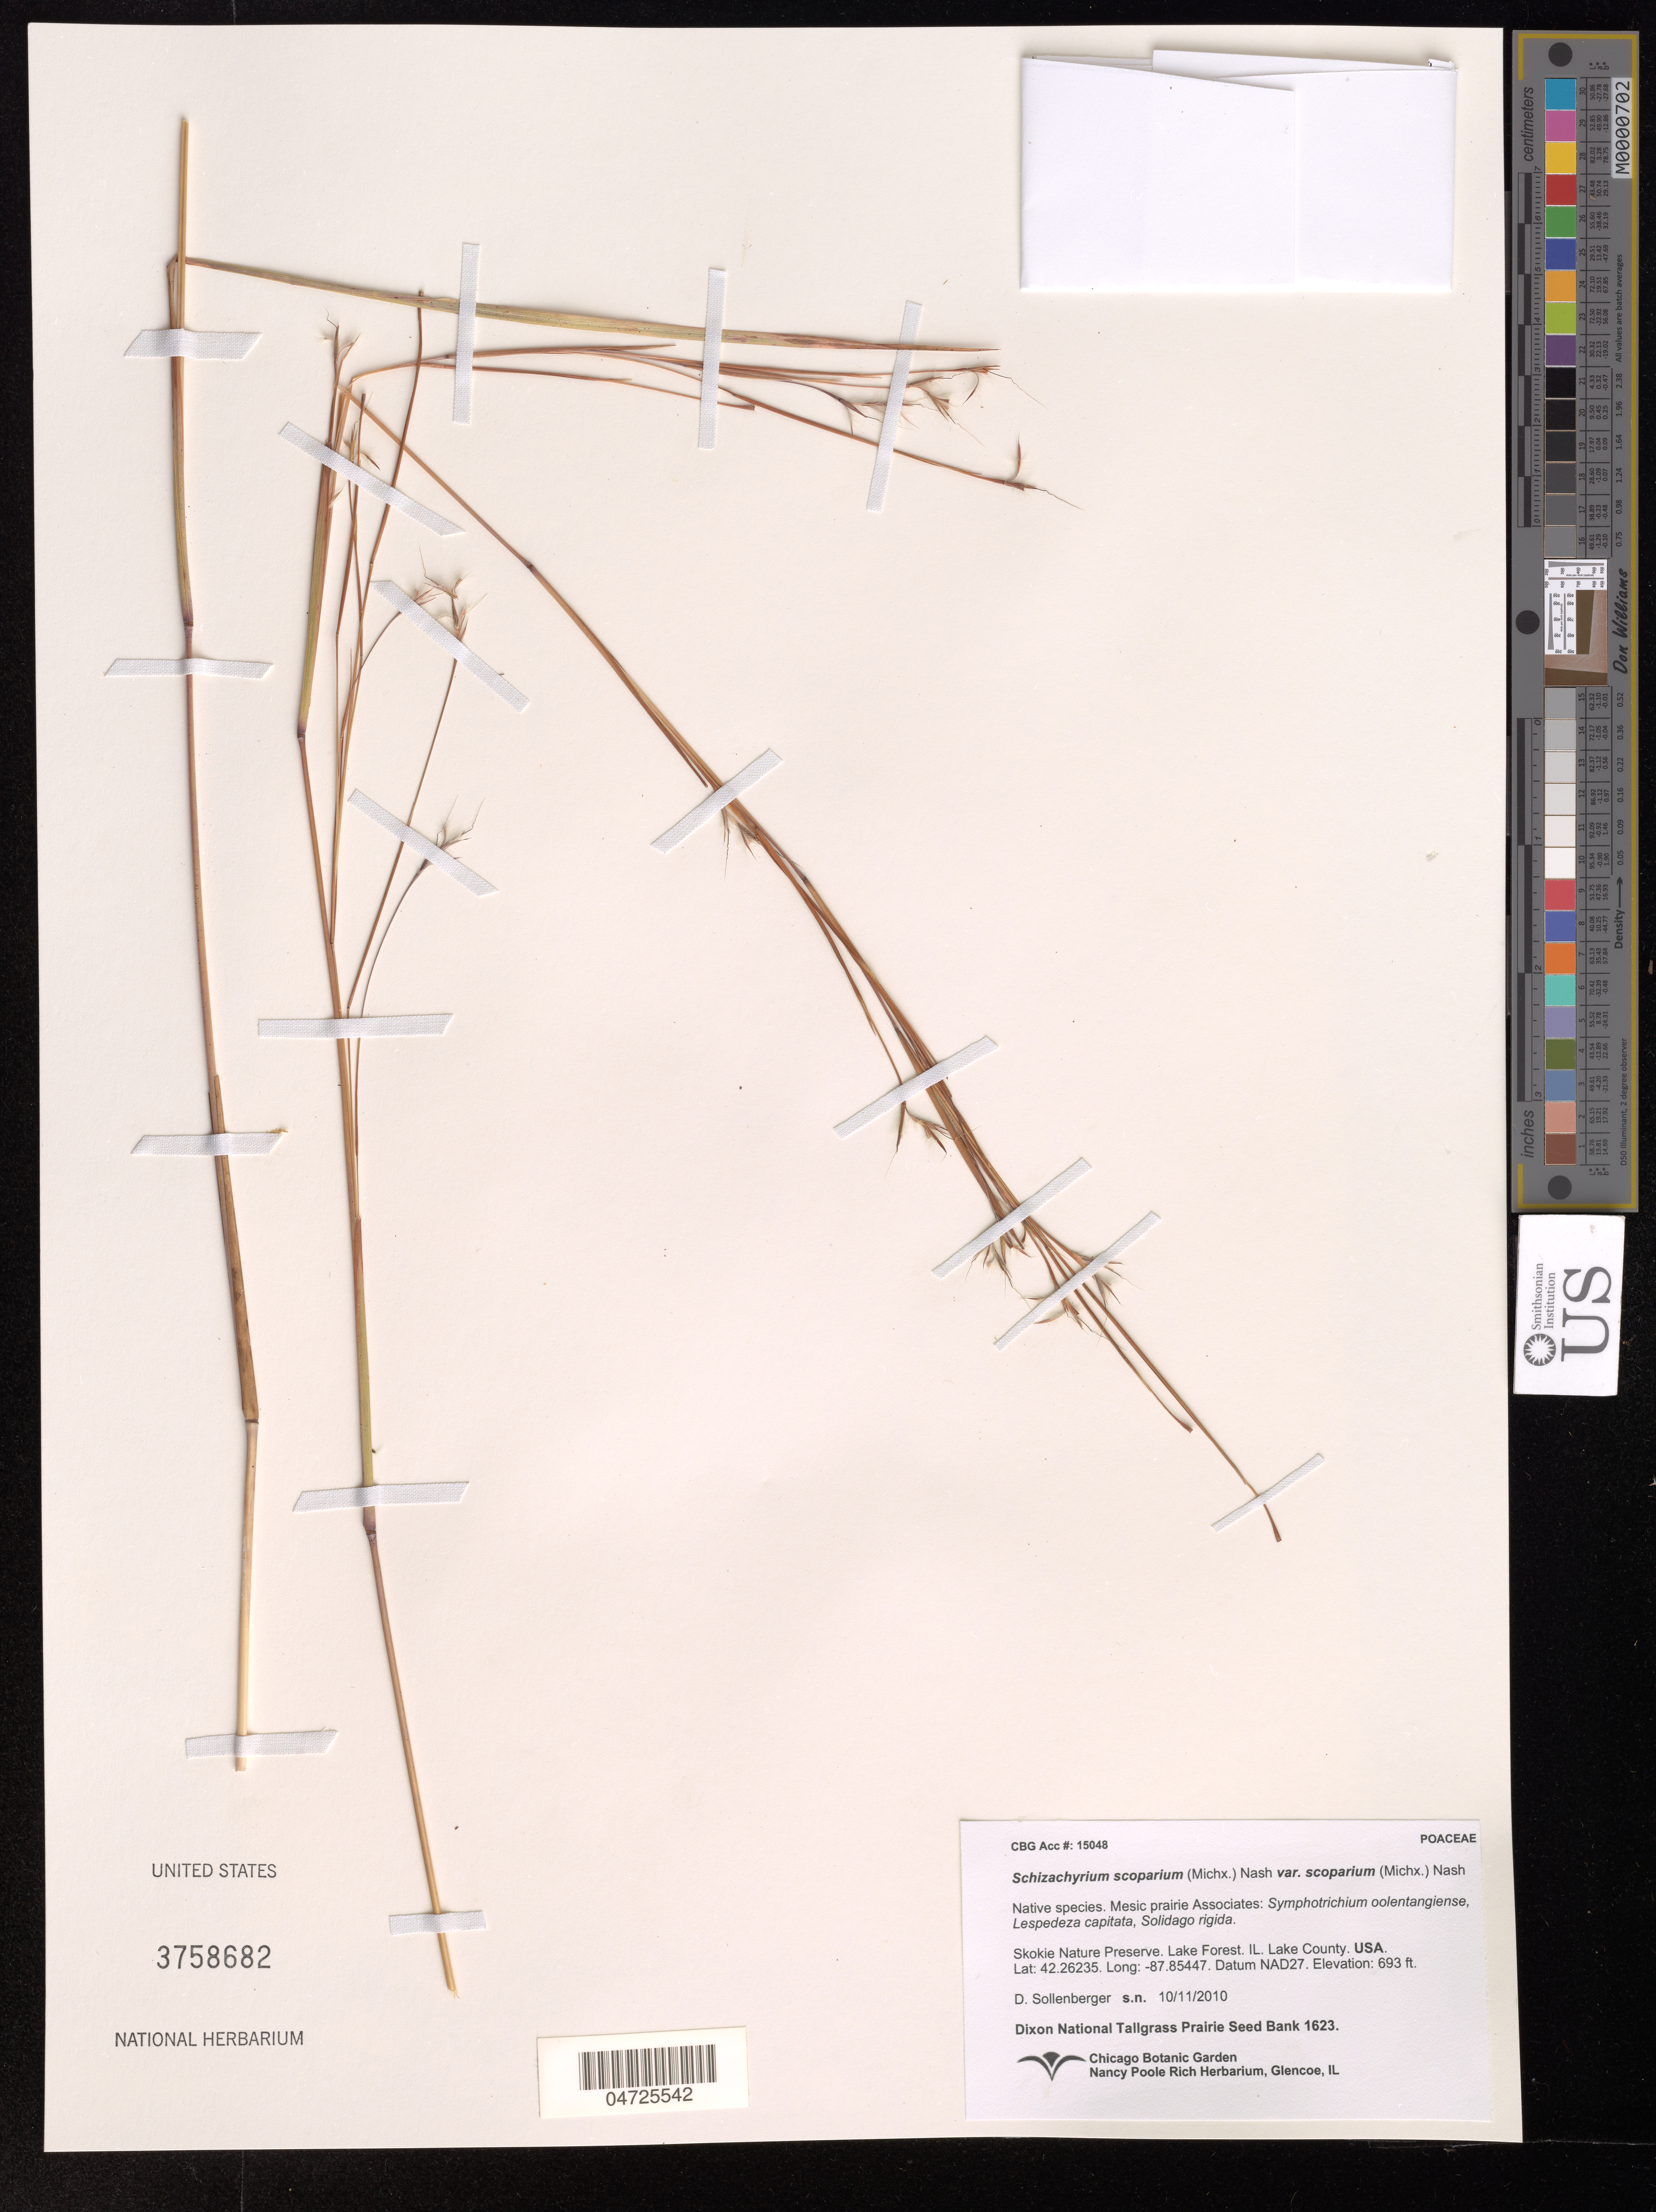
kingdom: Plantae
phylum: Tracheophyta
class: Liliopsida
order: Poales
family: Poaceae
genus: Schizachyrium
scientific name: Schizachyrium scoparium var. scoparium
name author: (Michx.) Nash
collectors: D. Sollenberger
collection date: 2010-10-11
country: United States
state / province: Illinois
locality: Skokie Nature Preserve. Lake Forest. IL. Lake County. Datum NAD27.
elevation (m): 211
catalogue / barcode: US 3758682